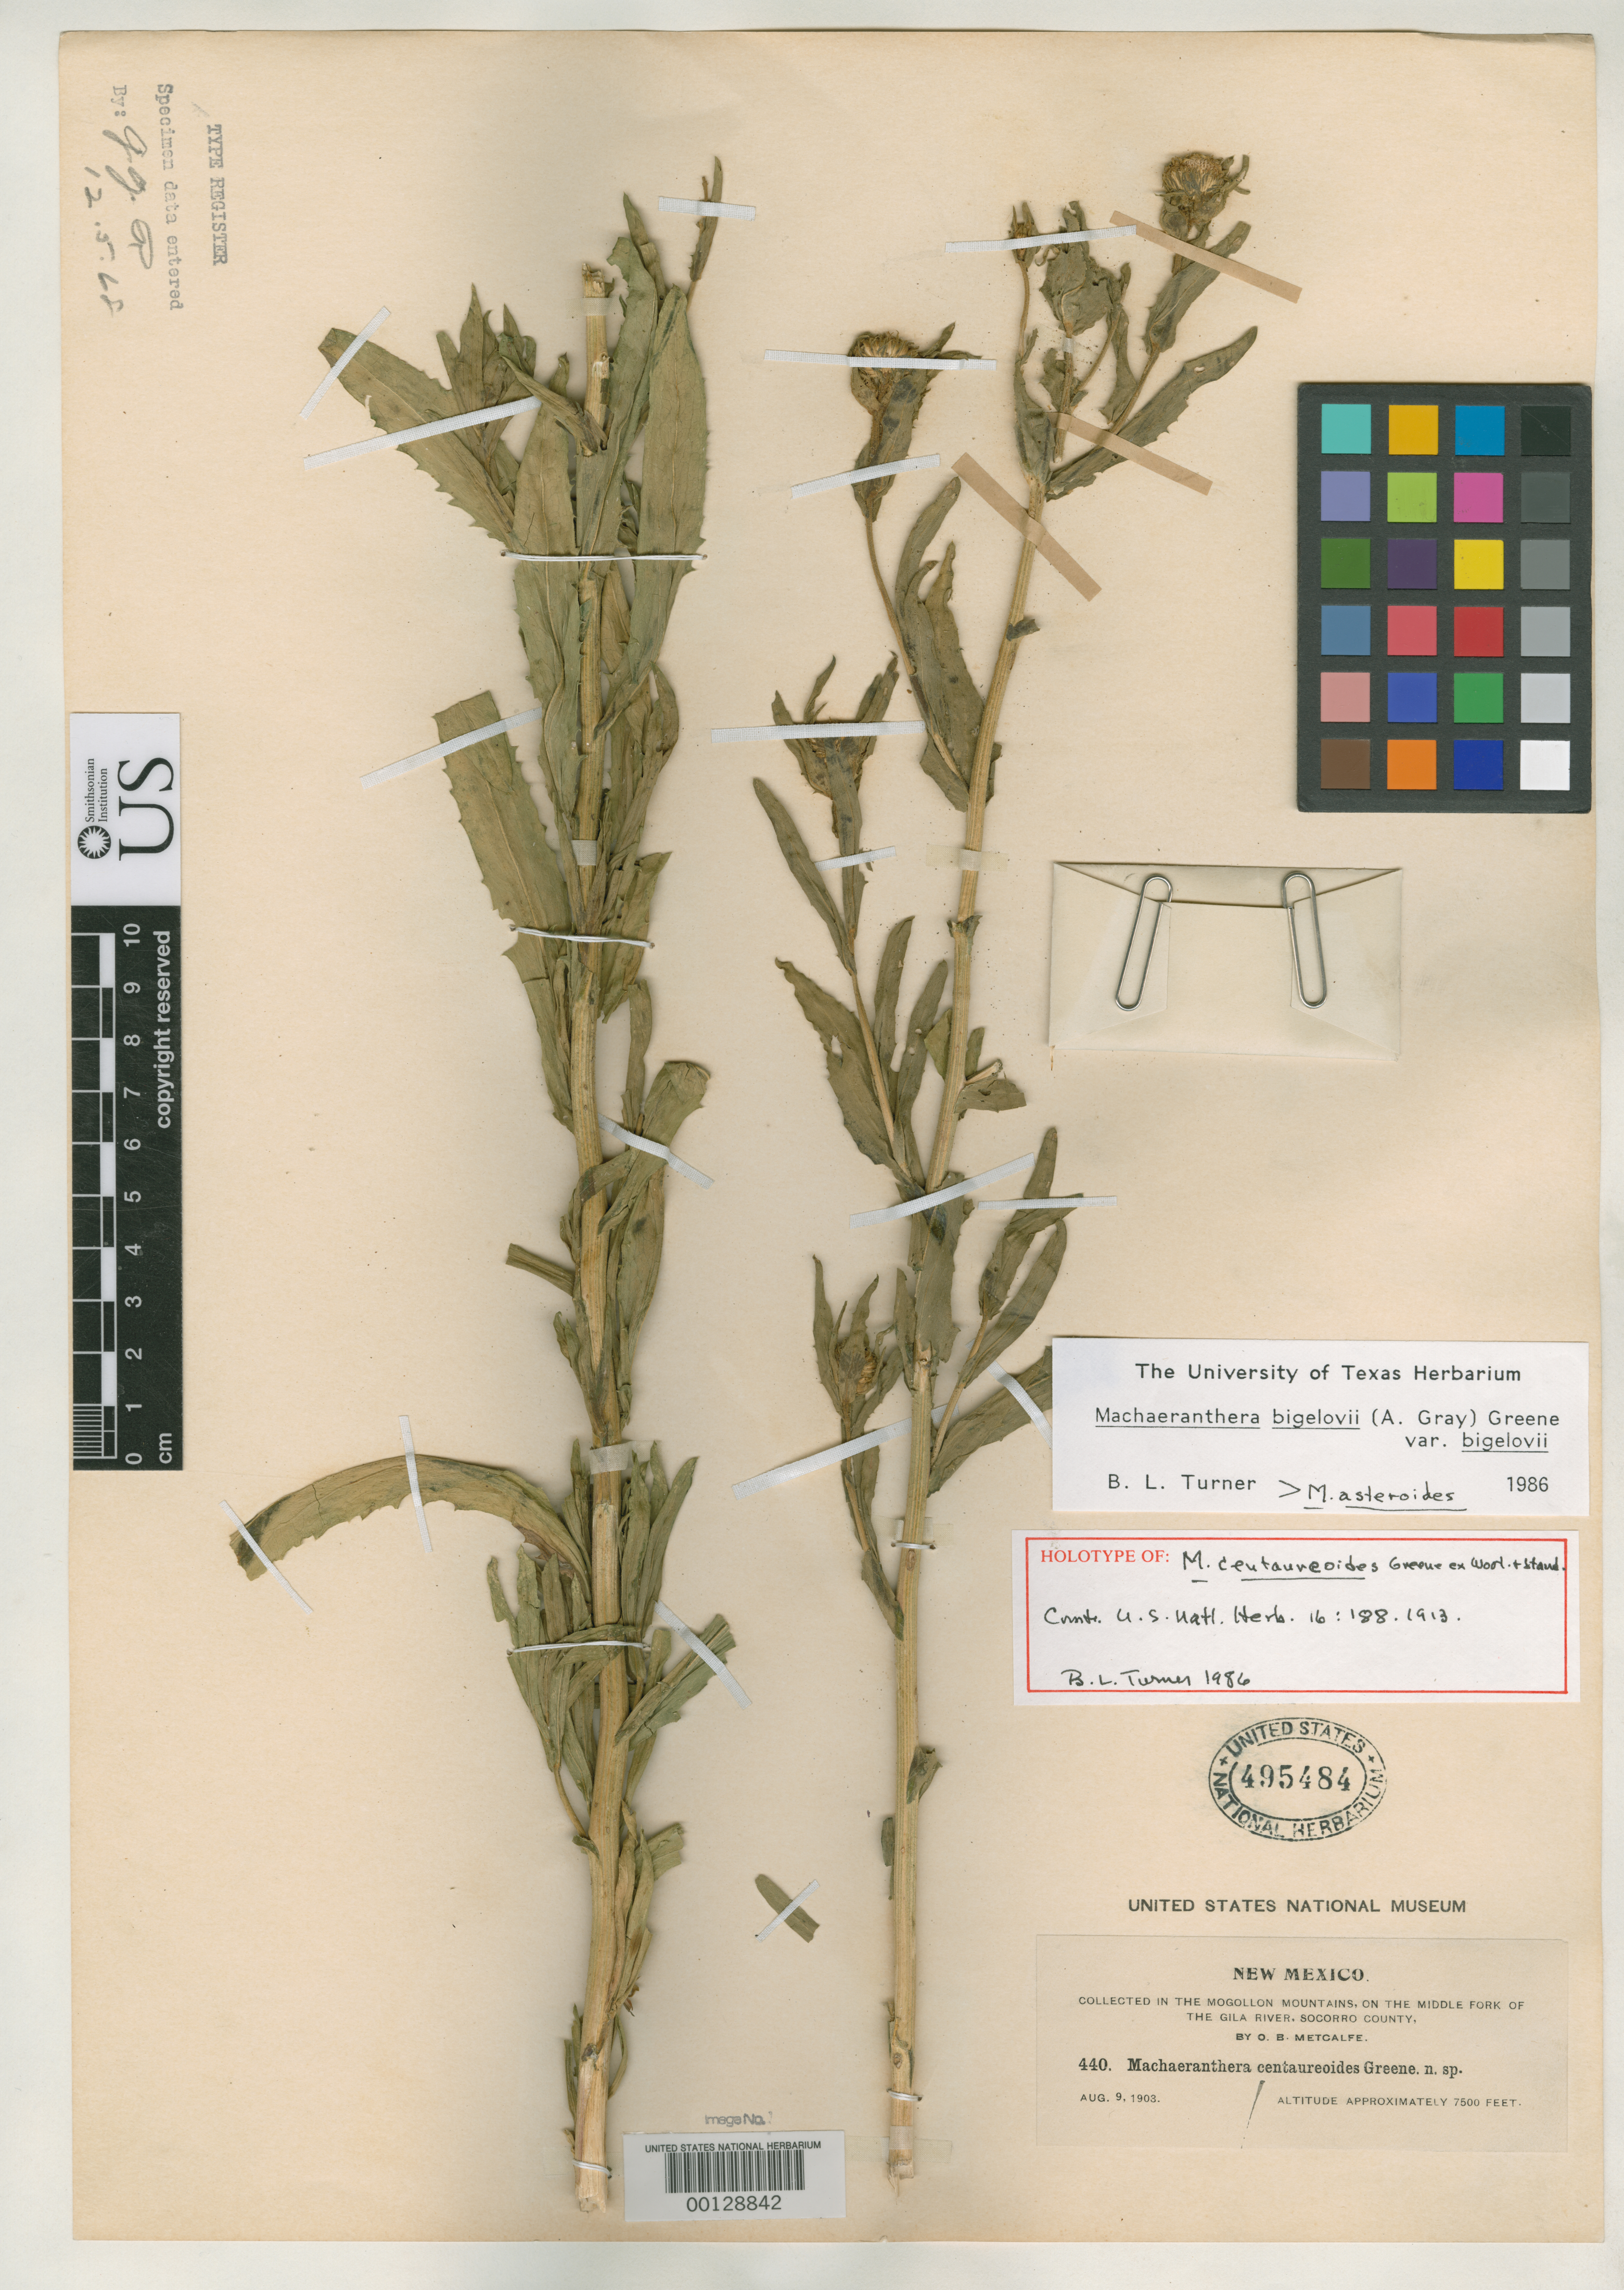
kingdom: Plantae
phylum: Tracheophyta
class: Magnoliopsida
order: Asterales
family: Asteraceae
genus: Machaeranthera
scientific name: Machaeranthera centaureoides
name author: Greene ex Wooton & Standl.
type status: Holotype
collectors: O. B. Metcalfe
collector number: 440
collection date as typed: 09 Aug 1903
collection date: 1903-08-09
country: United States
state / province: New Mexico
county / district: Socorro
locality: Mogollon Mountains on middle fork of Rio Gila.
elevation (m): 2250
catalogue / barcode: US 495484